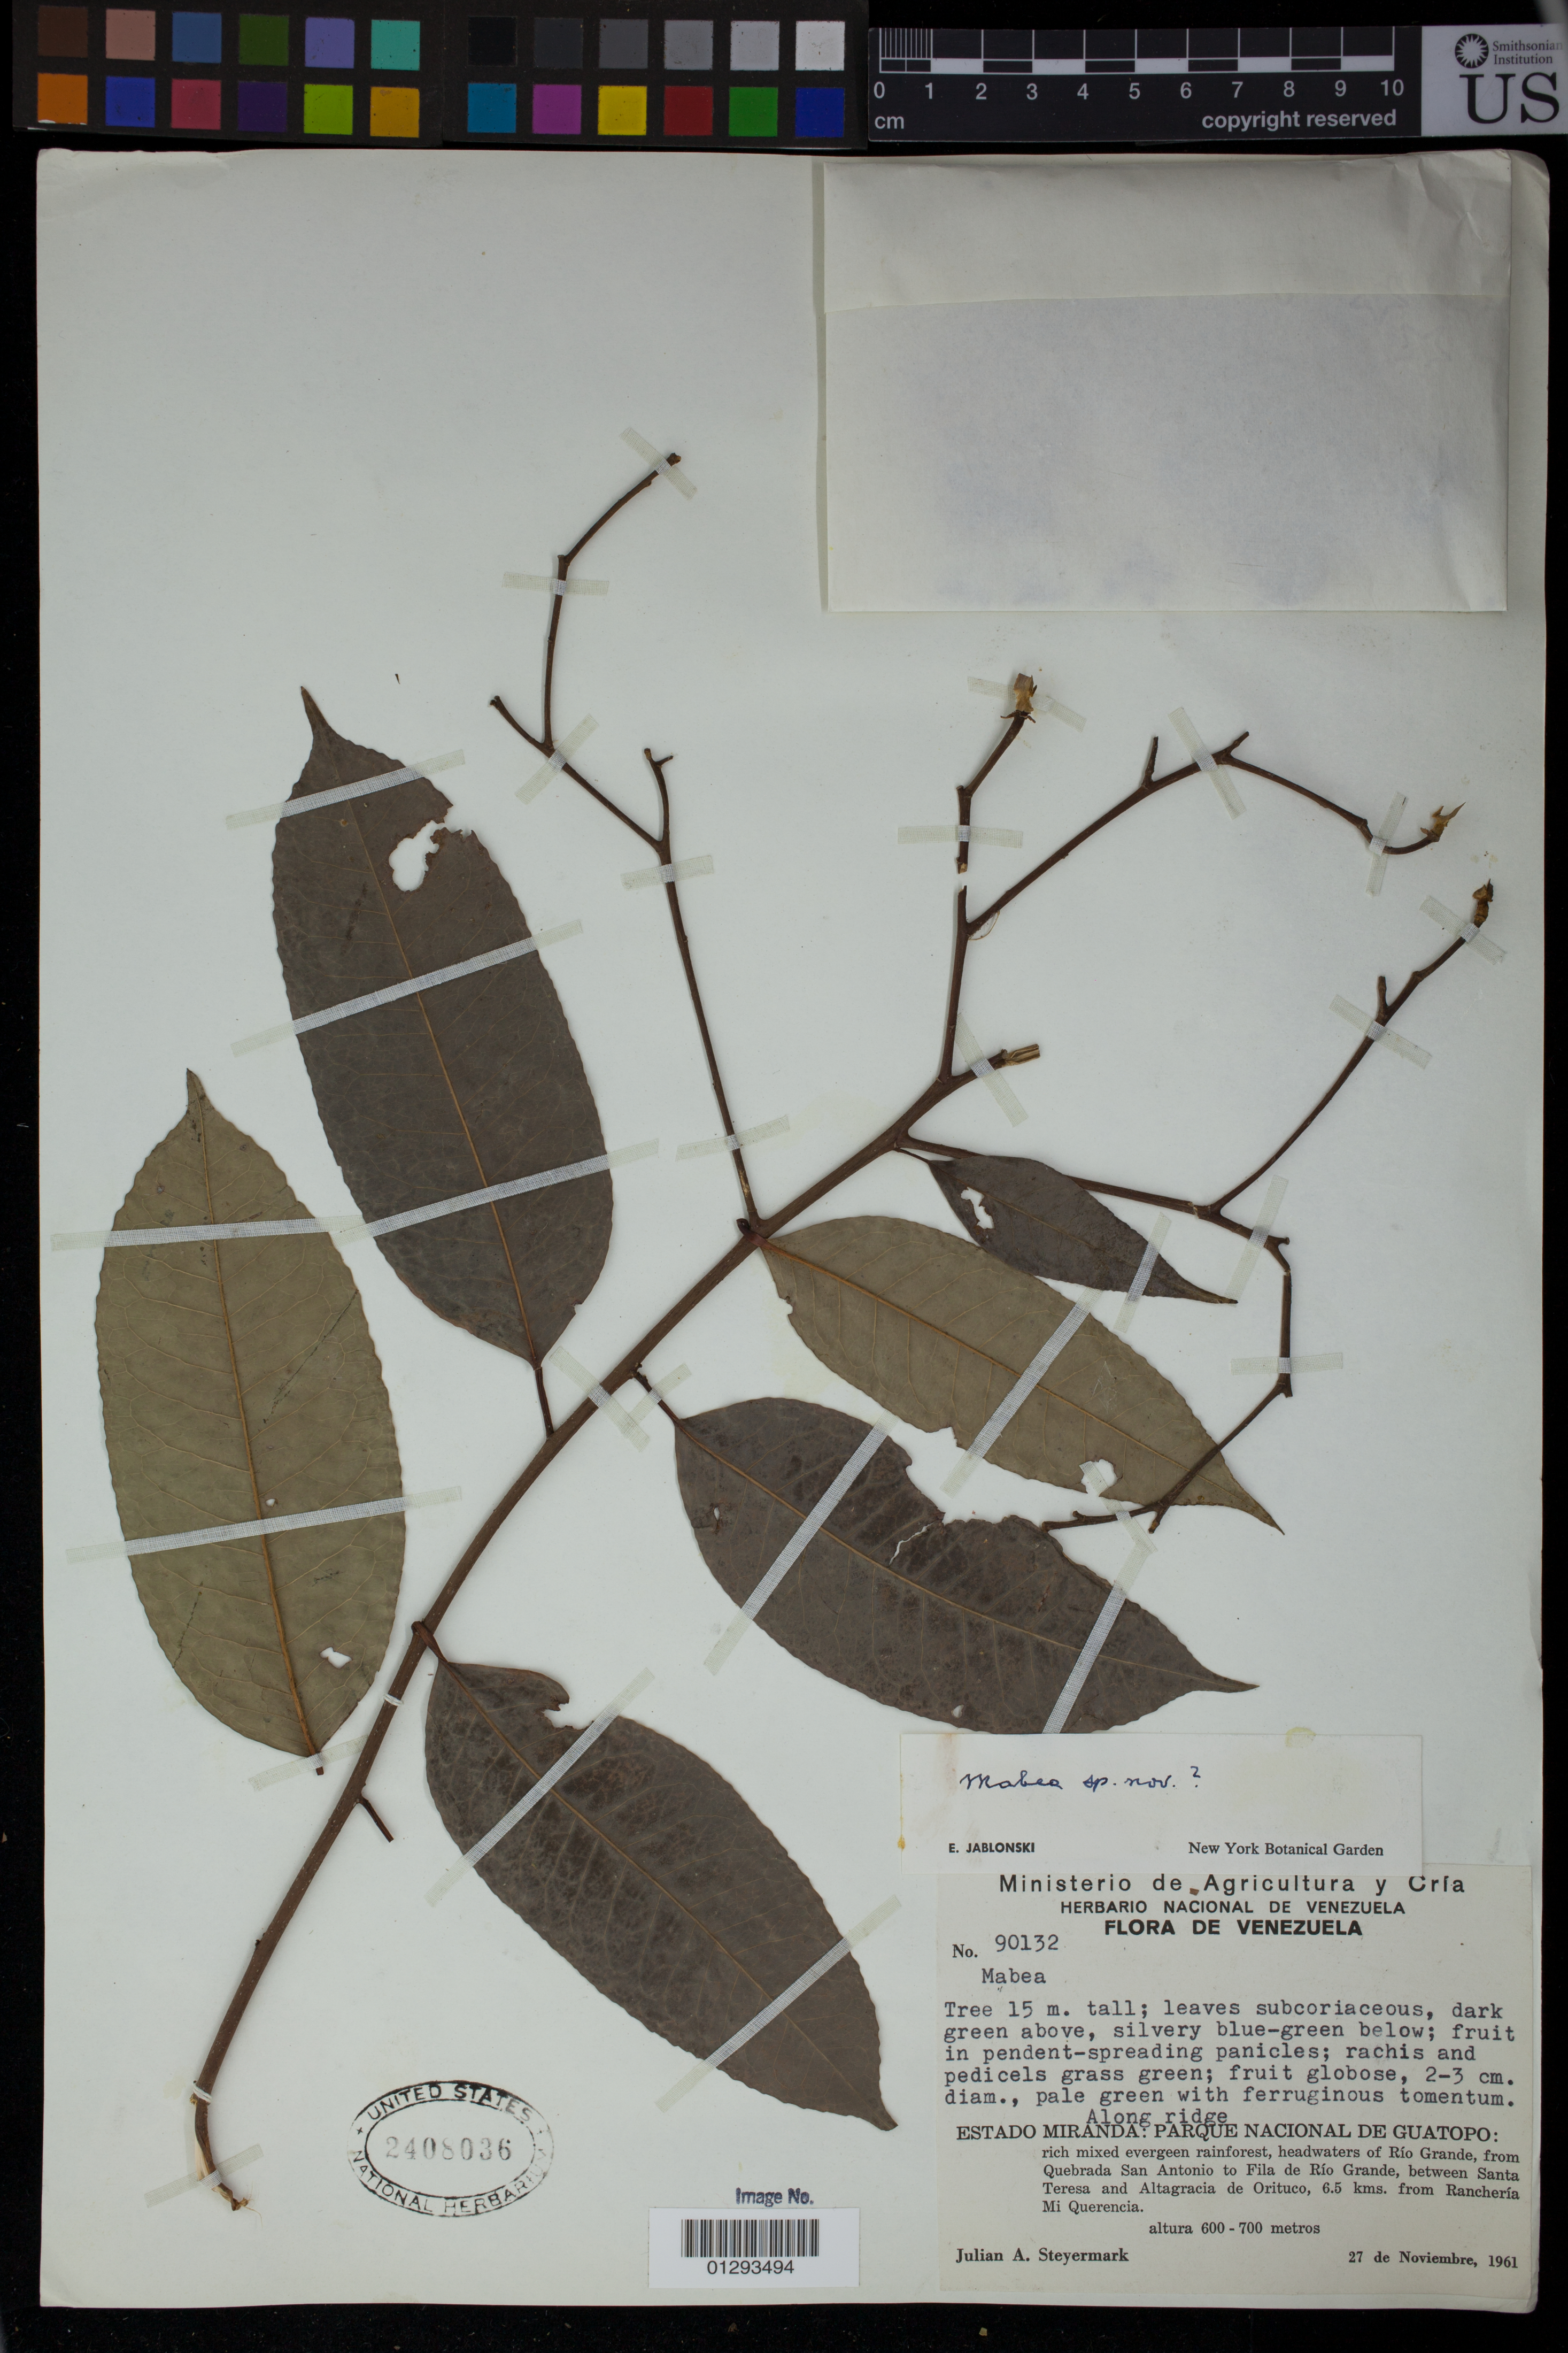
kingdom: Plantae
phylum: Tracheophyta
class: Magnoliopsida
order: Malpighiales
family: Euphorbiaceae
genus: Mabea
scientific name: Mabea sp.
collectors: J. Steyermark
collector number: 90132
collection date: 1961-11-27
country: Venezuela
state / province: Miranda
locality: headwaters of Rio Grande, from Quebrada San Antonio to Fila de Rio Grande, between Santa Teresa and Altagracia de Orituco, 6.5 kms. from Rancheria Mi Querencia.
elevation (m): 183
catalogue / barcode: US 2408036